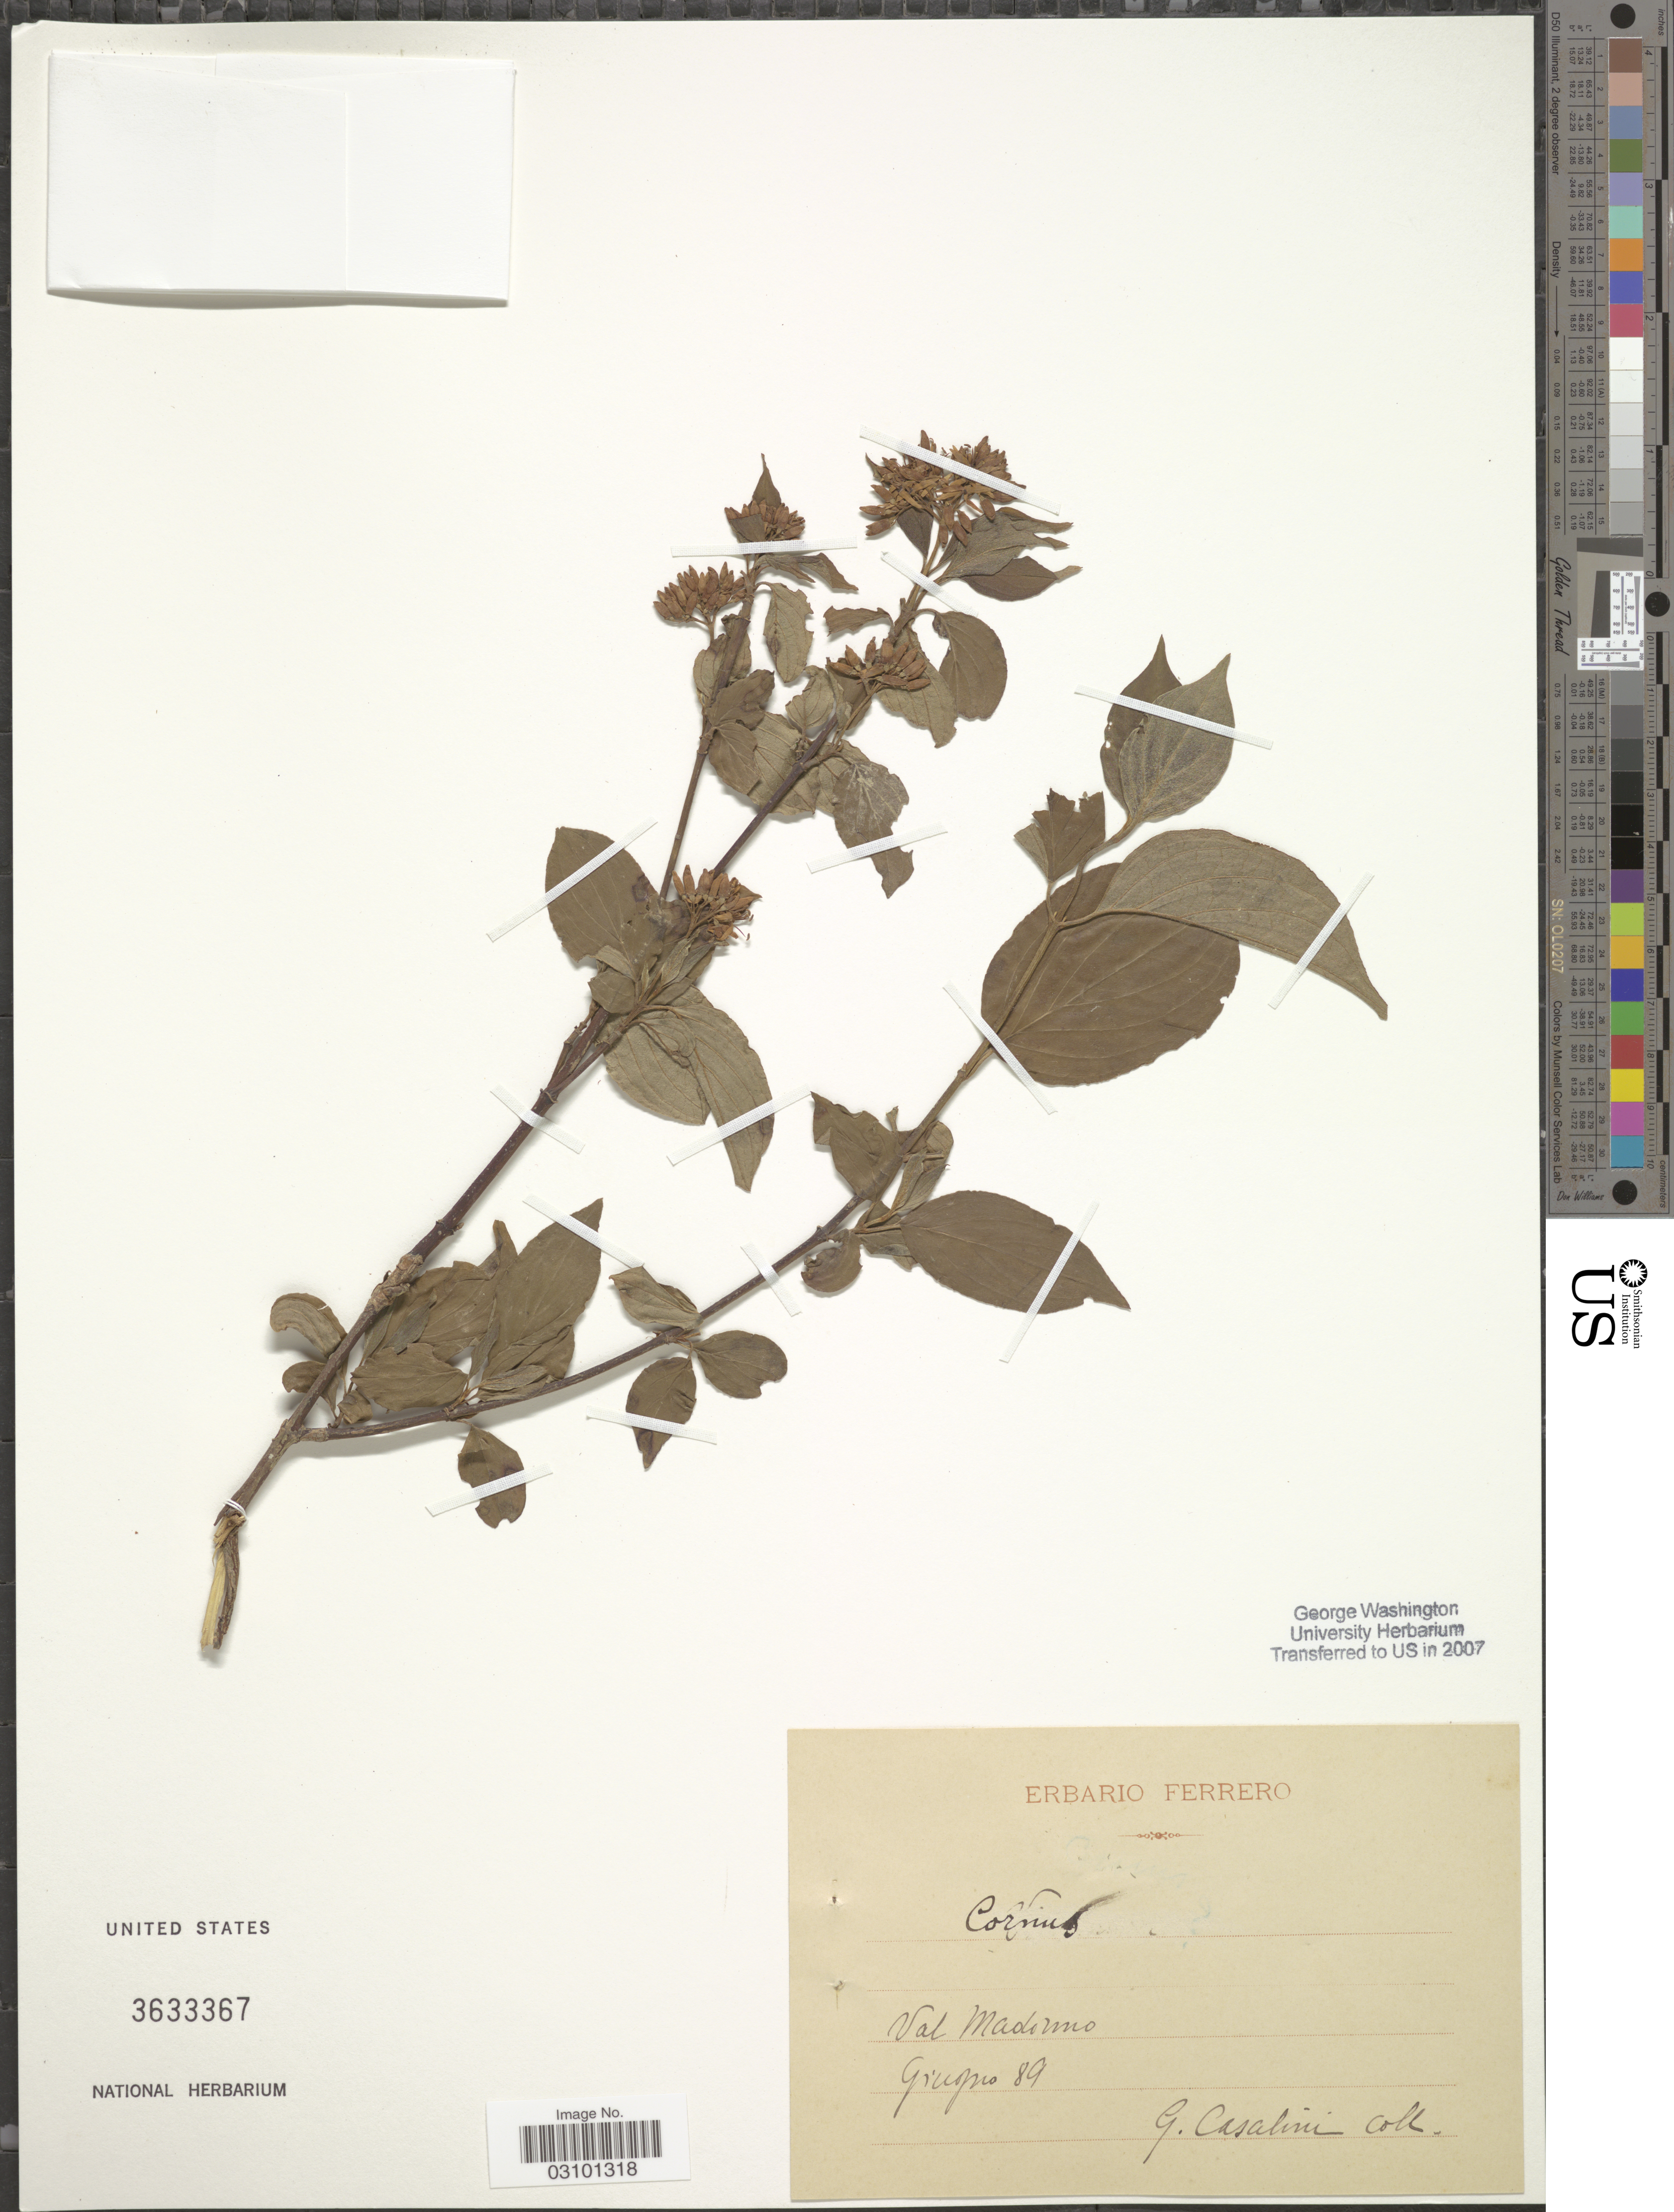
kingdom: Plantae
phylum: Tracheophyta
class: Magnoliopsida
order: Cornales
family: Cornaceae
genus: Cornus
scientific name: Cornus sp.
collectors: G. Casalini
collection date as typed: Transcribed d/m/y: //89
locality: Val Madormo, Giupno. [interpreted]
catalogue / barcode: US 3633367